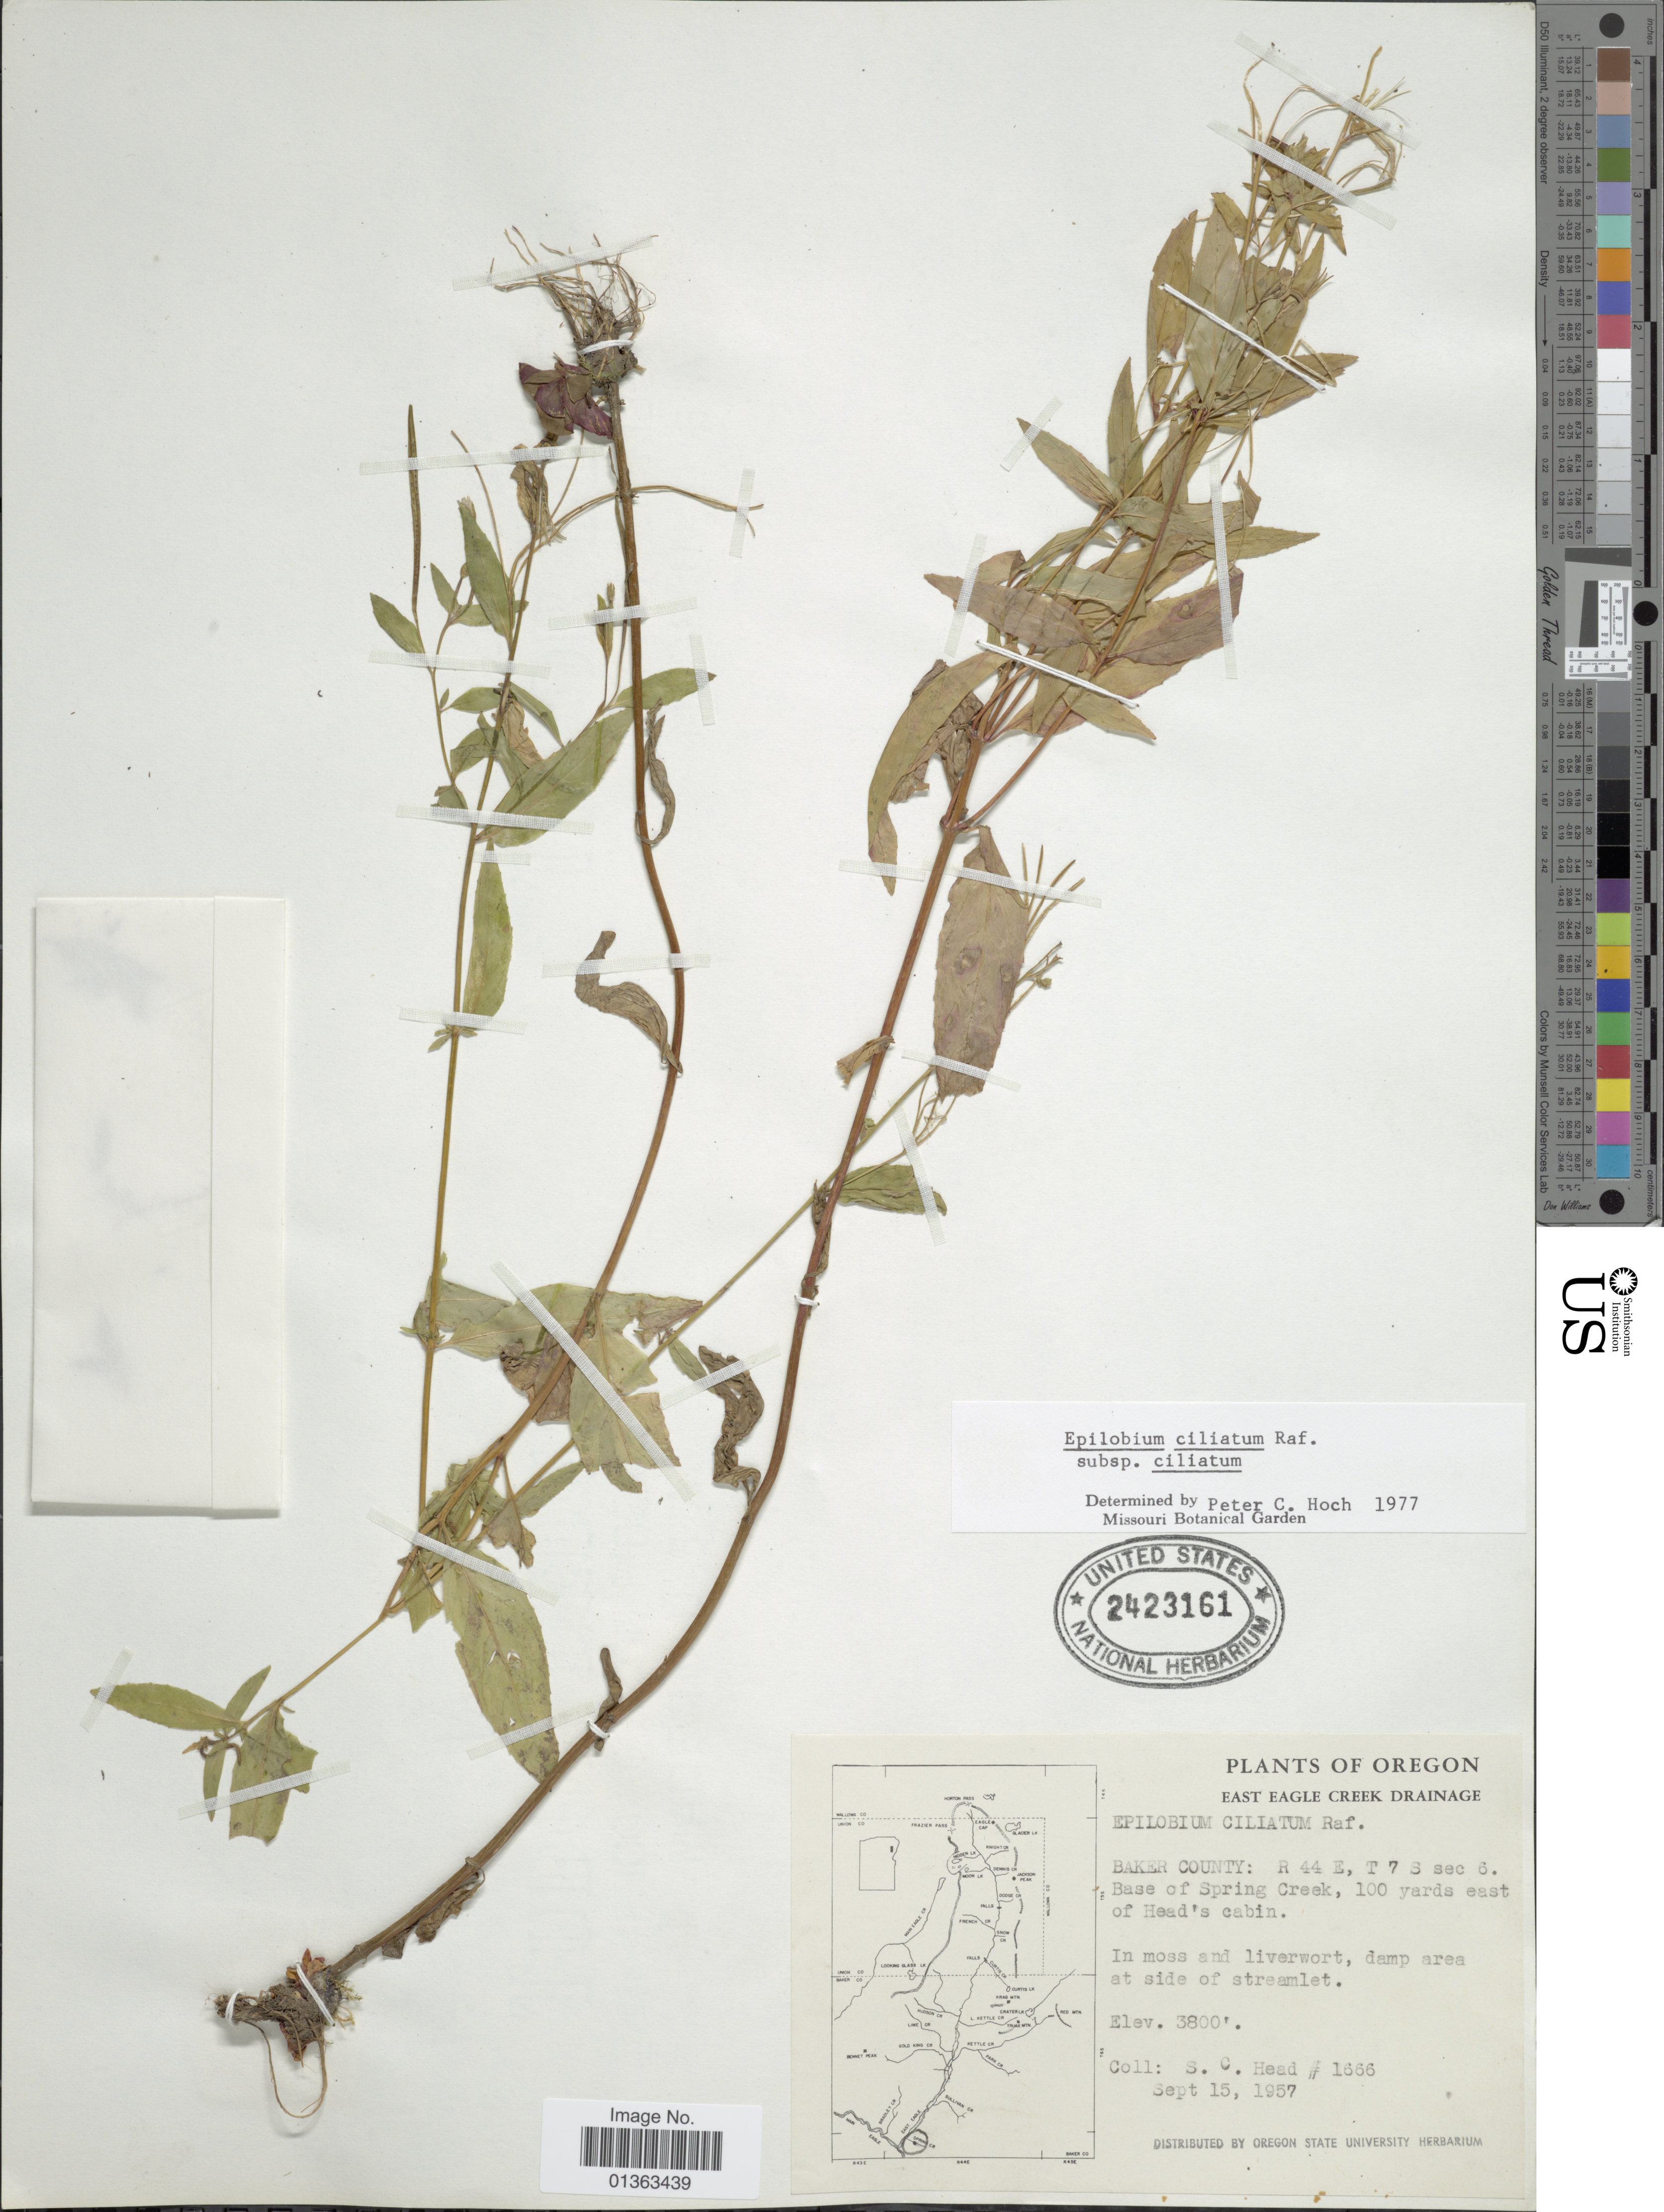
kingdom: Plantae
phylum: Tracheophyta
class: Magnoliopsida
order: Myrtales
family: Onagraceae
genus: Epilobium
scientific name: Epilobium ciliatum subsp. ciliatum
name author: Raf.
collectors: S. Head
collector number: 1666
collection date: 1957-09-15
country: United States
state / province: Oregon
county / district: Baker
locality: East Eagle Creek Drainage. Baker County: R 44 E, T 7 S sec 6. Base of Spring Creek, 100 yards east of Head's cabin.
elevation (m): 1158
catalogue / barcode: US 2423161